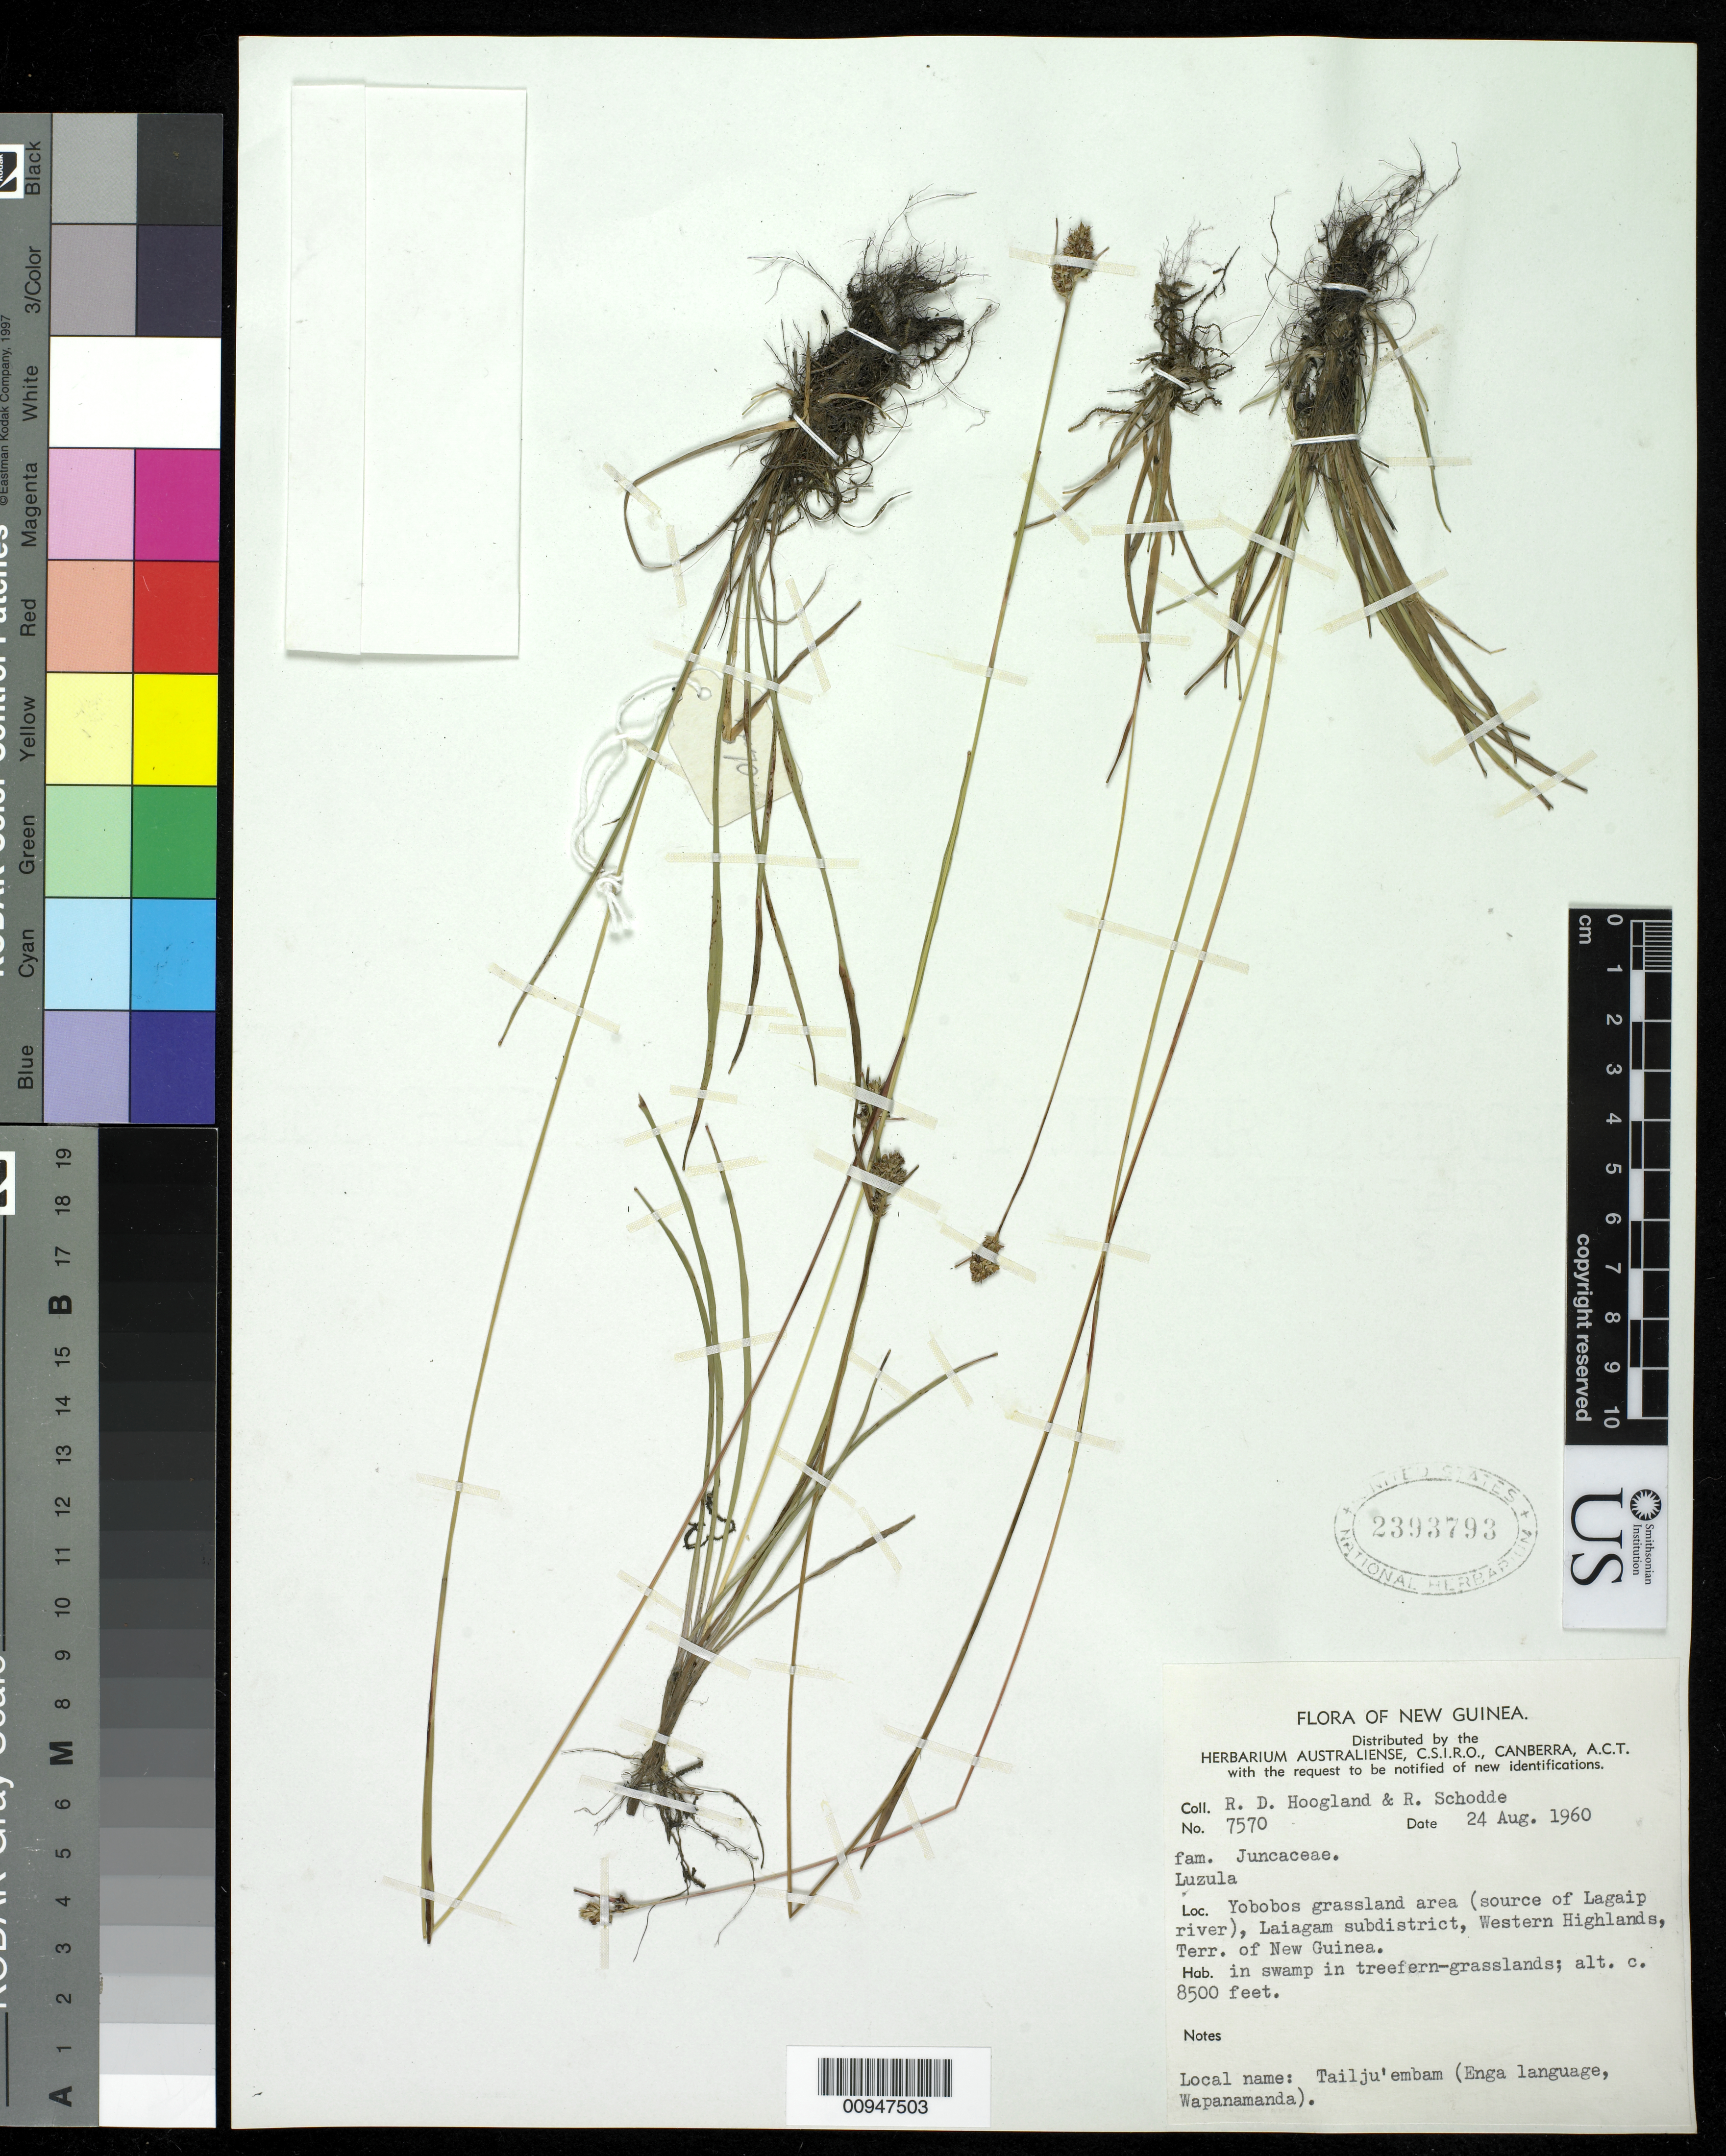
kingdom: Plantae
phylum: Tracheophyta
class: Liliopsida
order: Poales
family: Juncaceae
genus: Luzula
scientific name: Luzula sp.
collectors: R. D. Hoogland & R. Schodde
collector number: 7570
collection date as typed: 24 Aug 1960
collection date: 1960-08-24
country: Papua New Guinea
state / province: Enga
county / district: Laiagam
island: New Guinea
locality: Yobobos grassland area (source of Lagaip River)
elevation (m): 2591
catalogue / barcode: US 2393793